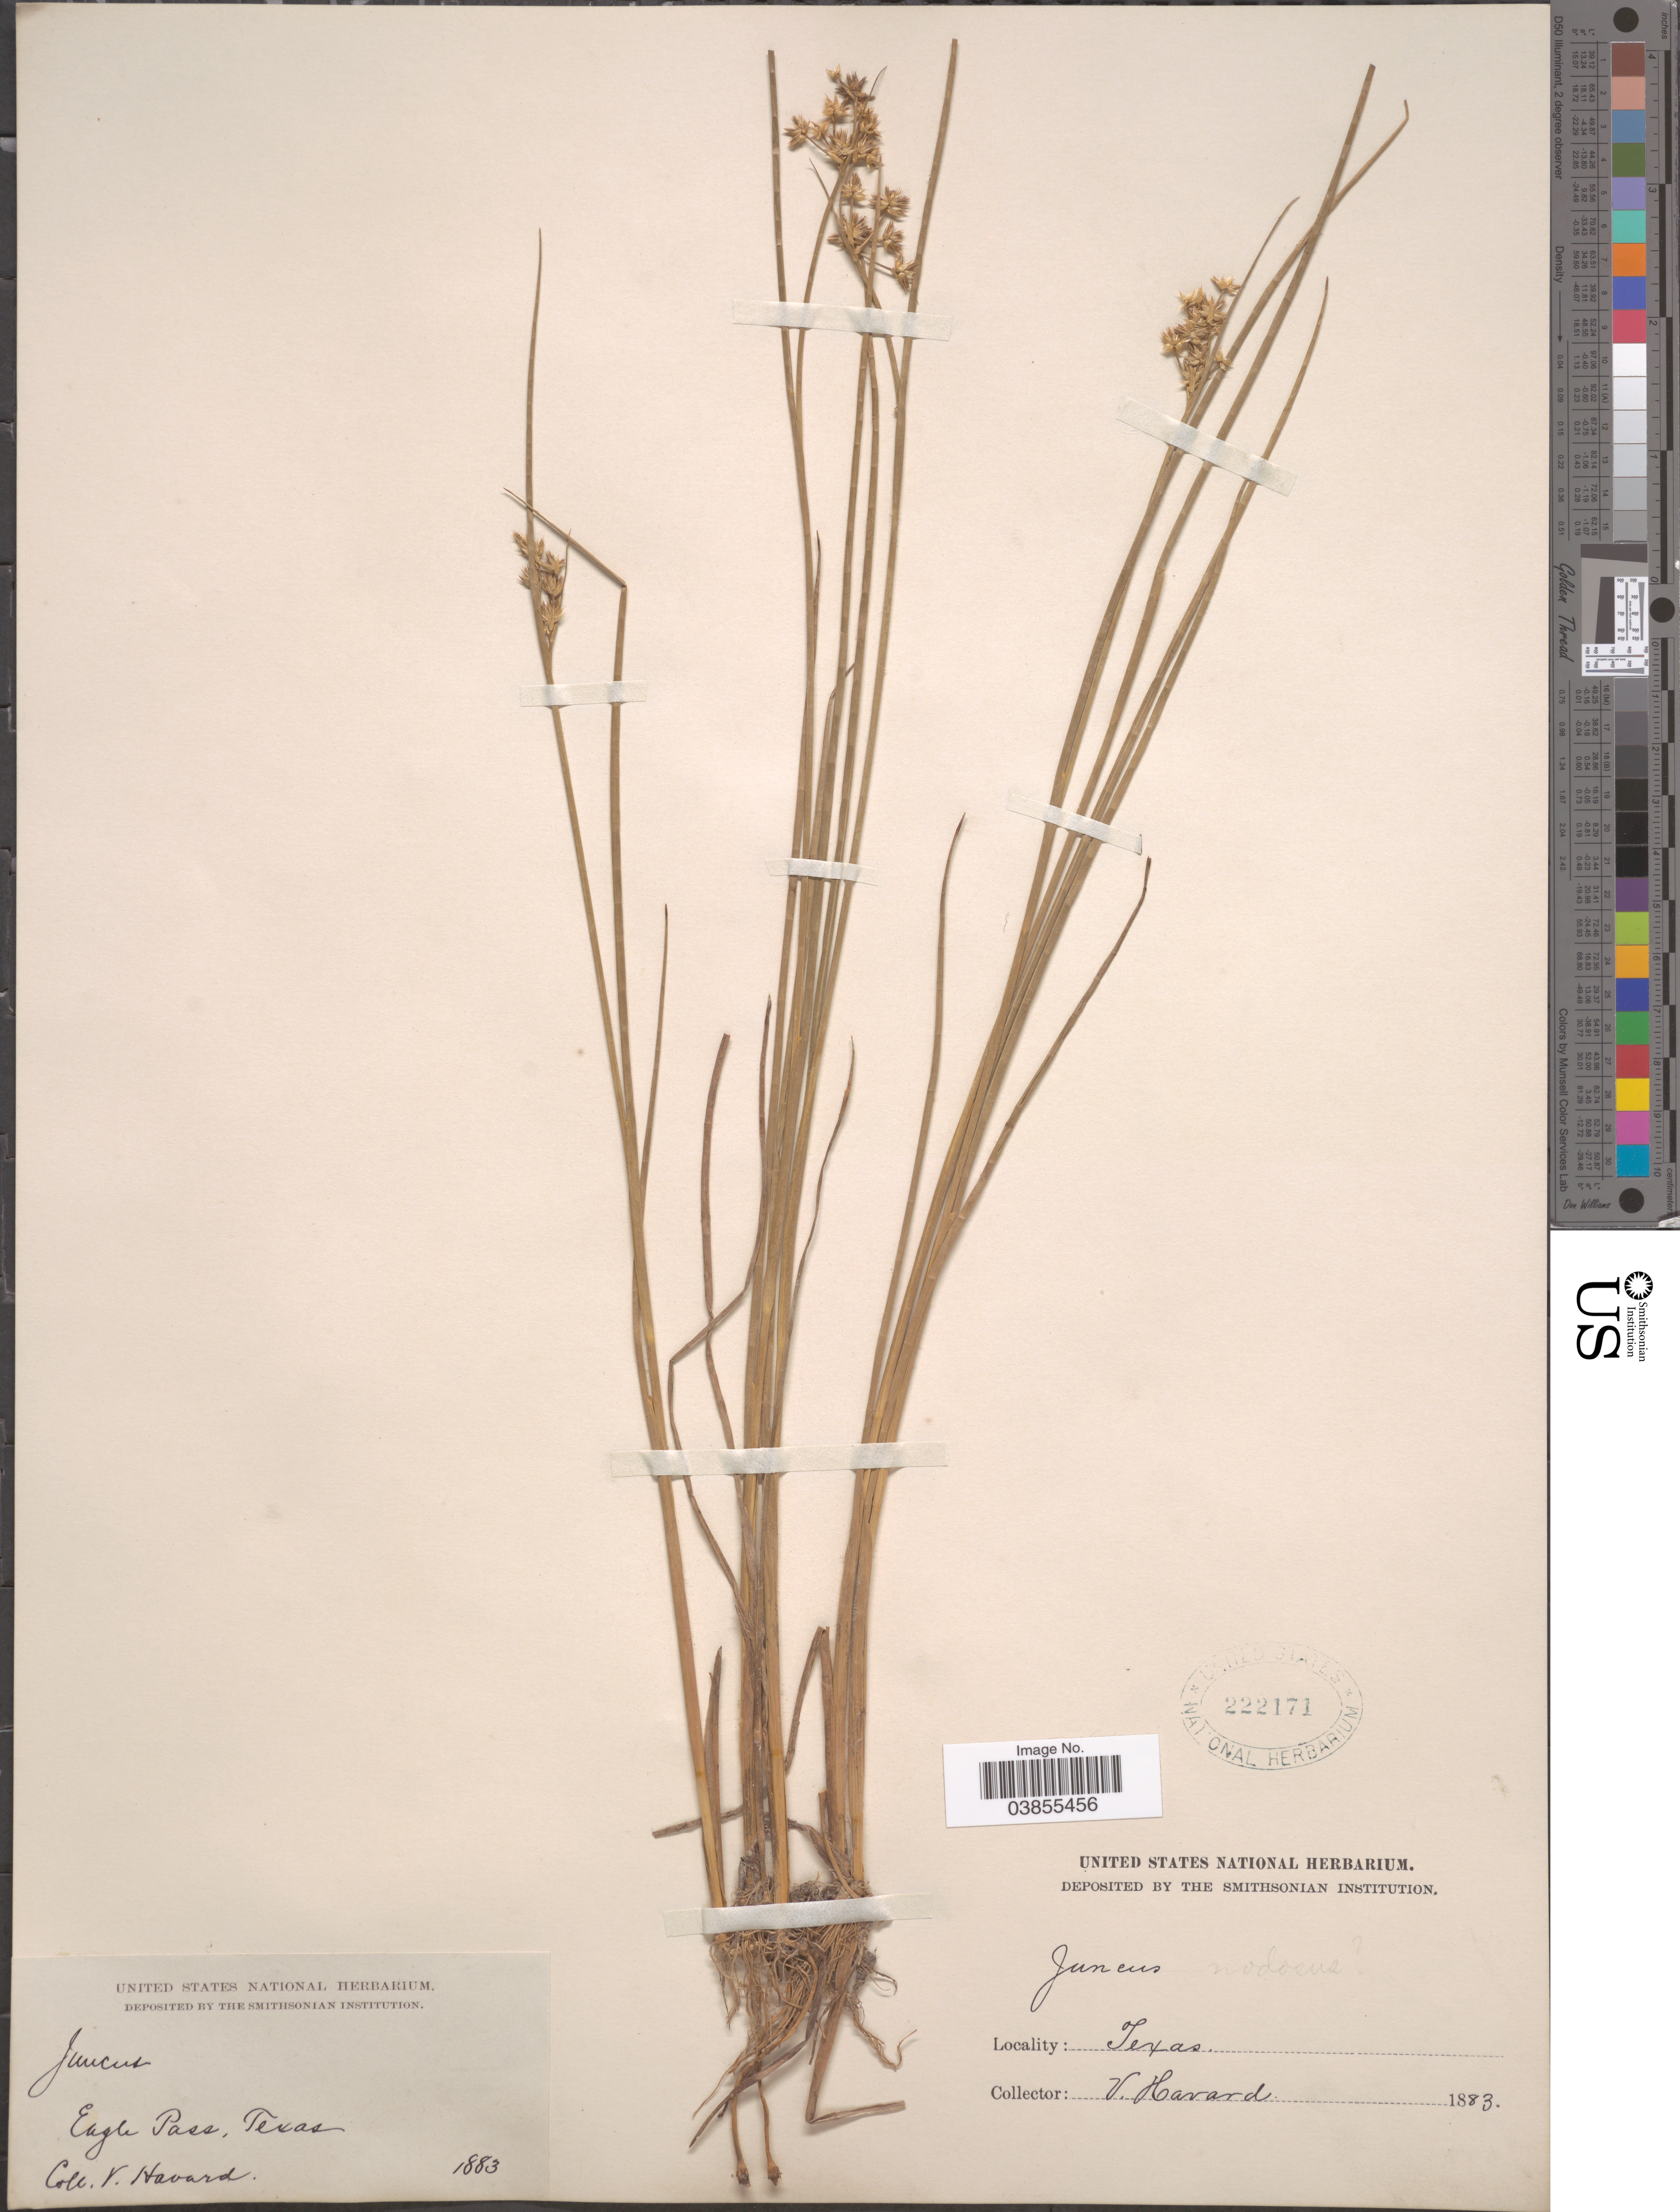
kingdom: Plantae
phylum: Tracheophyta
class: Liliopsida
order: Poales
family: Juncaceae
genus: Juncus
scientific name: Juncus nodosus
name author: L.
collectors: V. Havard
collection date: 1883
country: United States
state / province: Texas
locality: Eagle Pass.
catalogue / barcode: US 222171